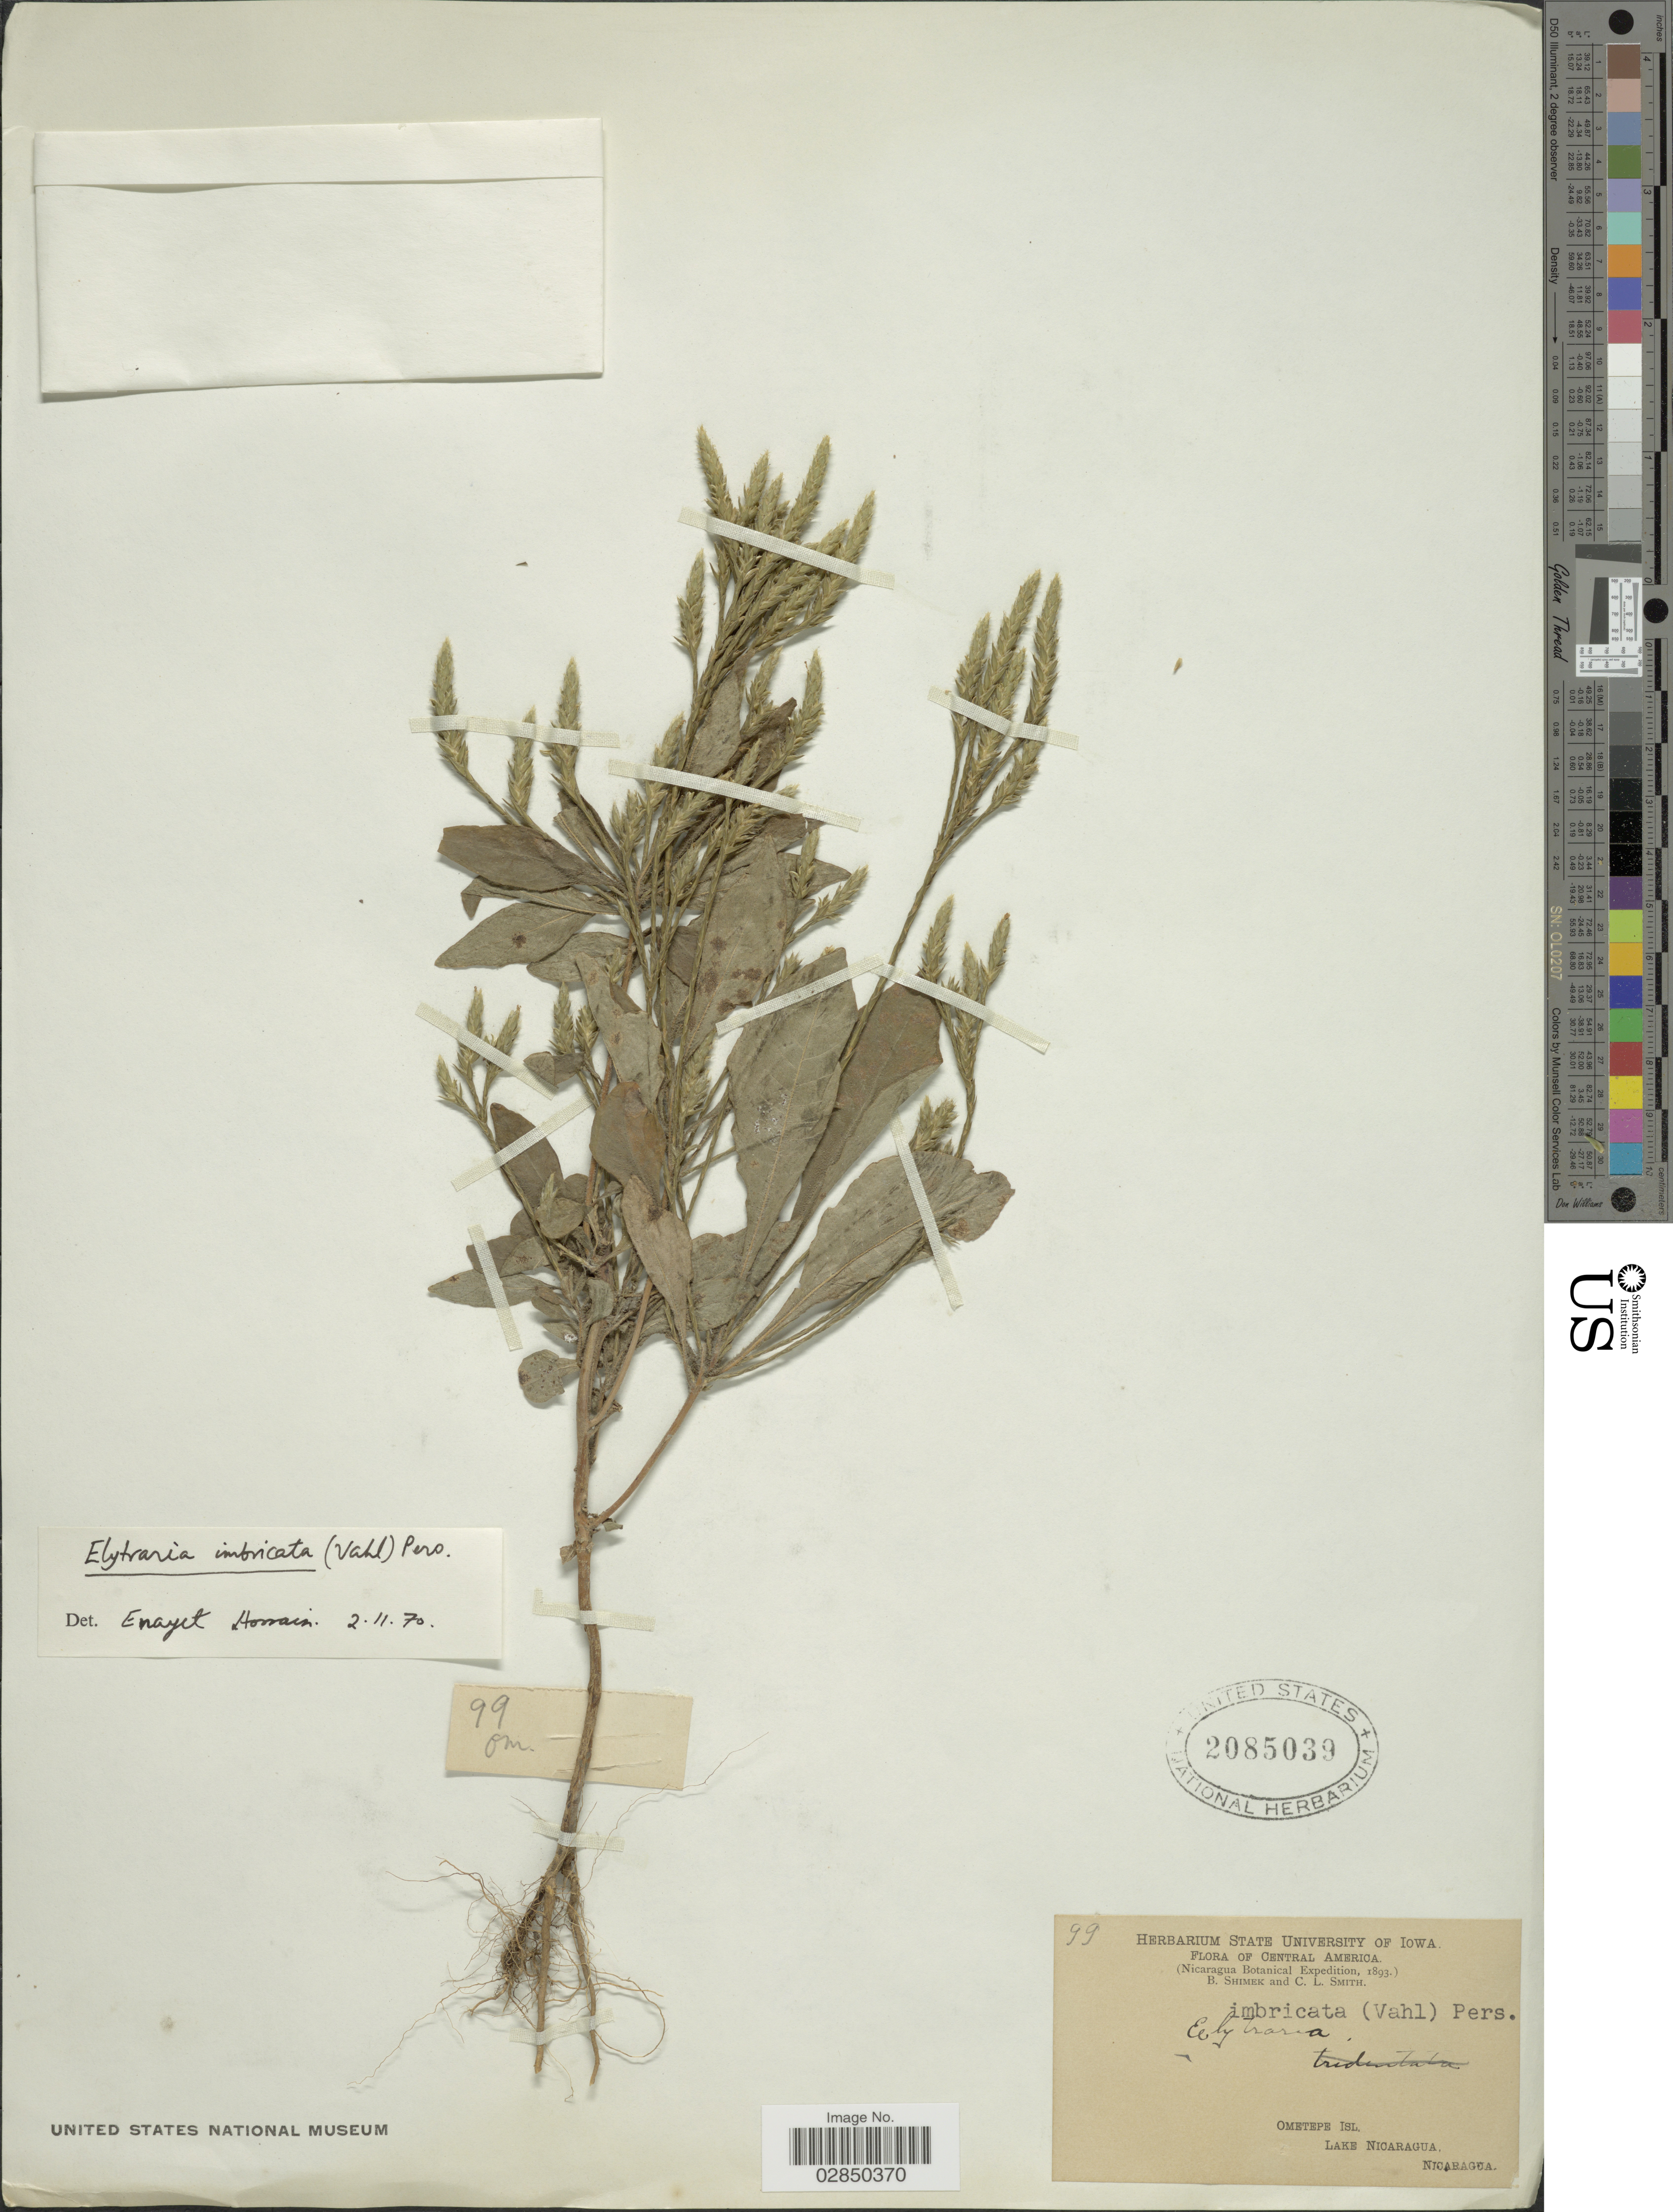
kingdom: Plantae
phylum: Tracheophyta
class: Magnoliopsida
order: Lamiales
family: Acanthaceae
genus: Elytraria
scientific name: Elytraria imbricata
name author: (Vahl) Pers.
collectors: B. Shimek & C. L. Smith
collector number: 99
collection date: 1893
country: Nicaragua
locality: Central America. Ometepe Isl. Lake Nicaragua.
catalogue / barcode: US 2085039